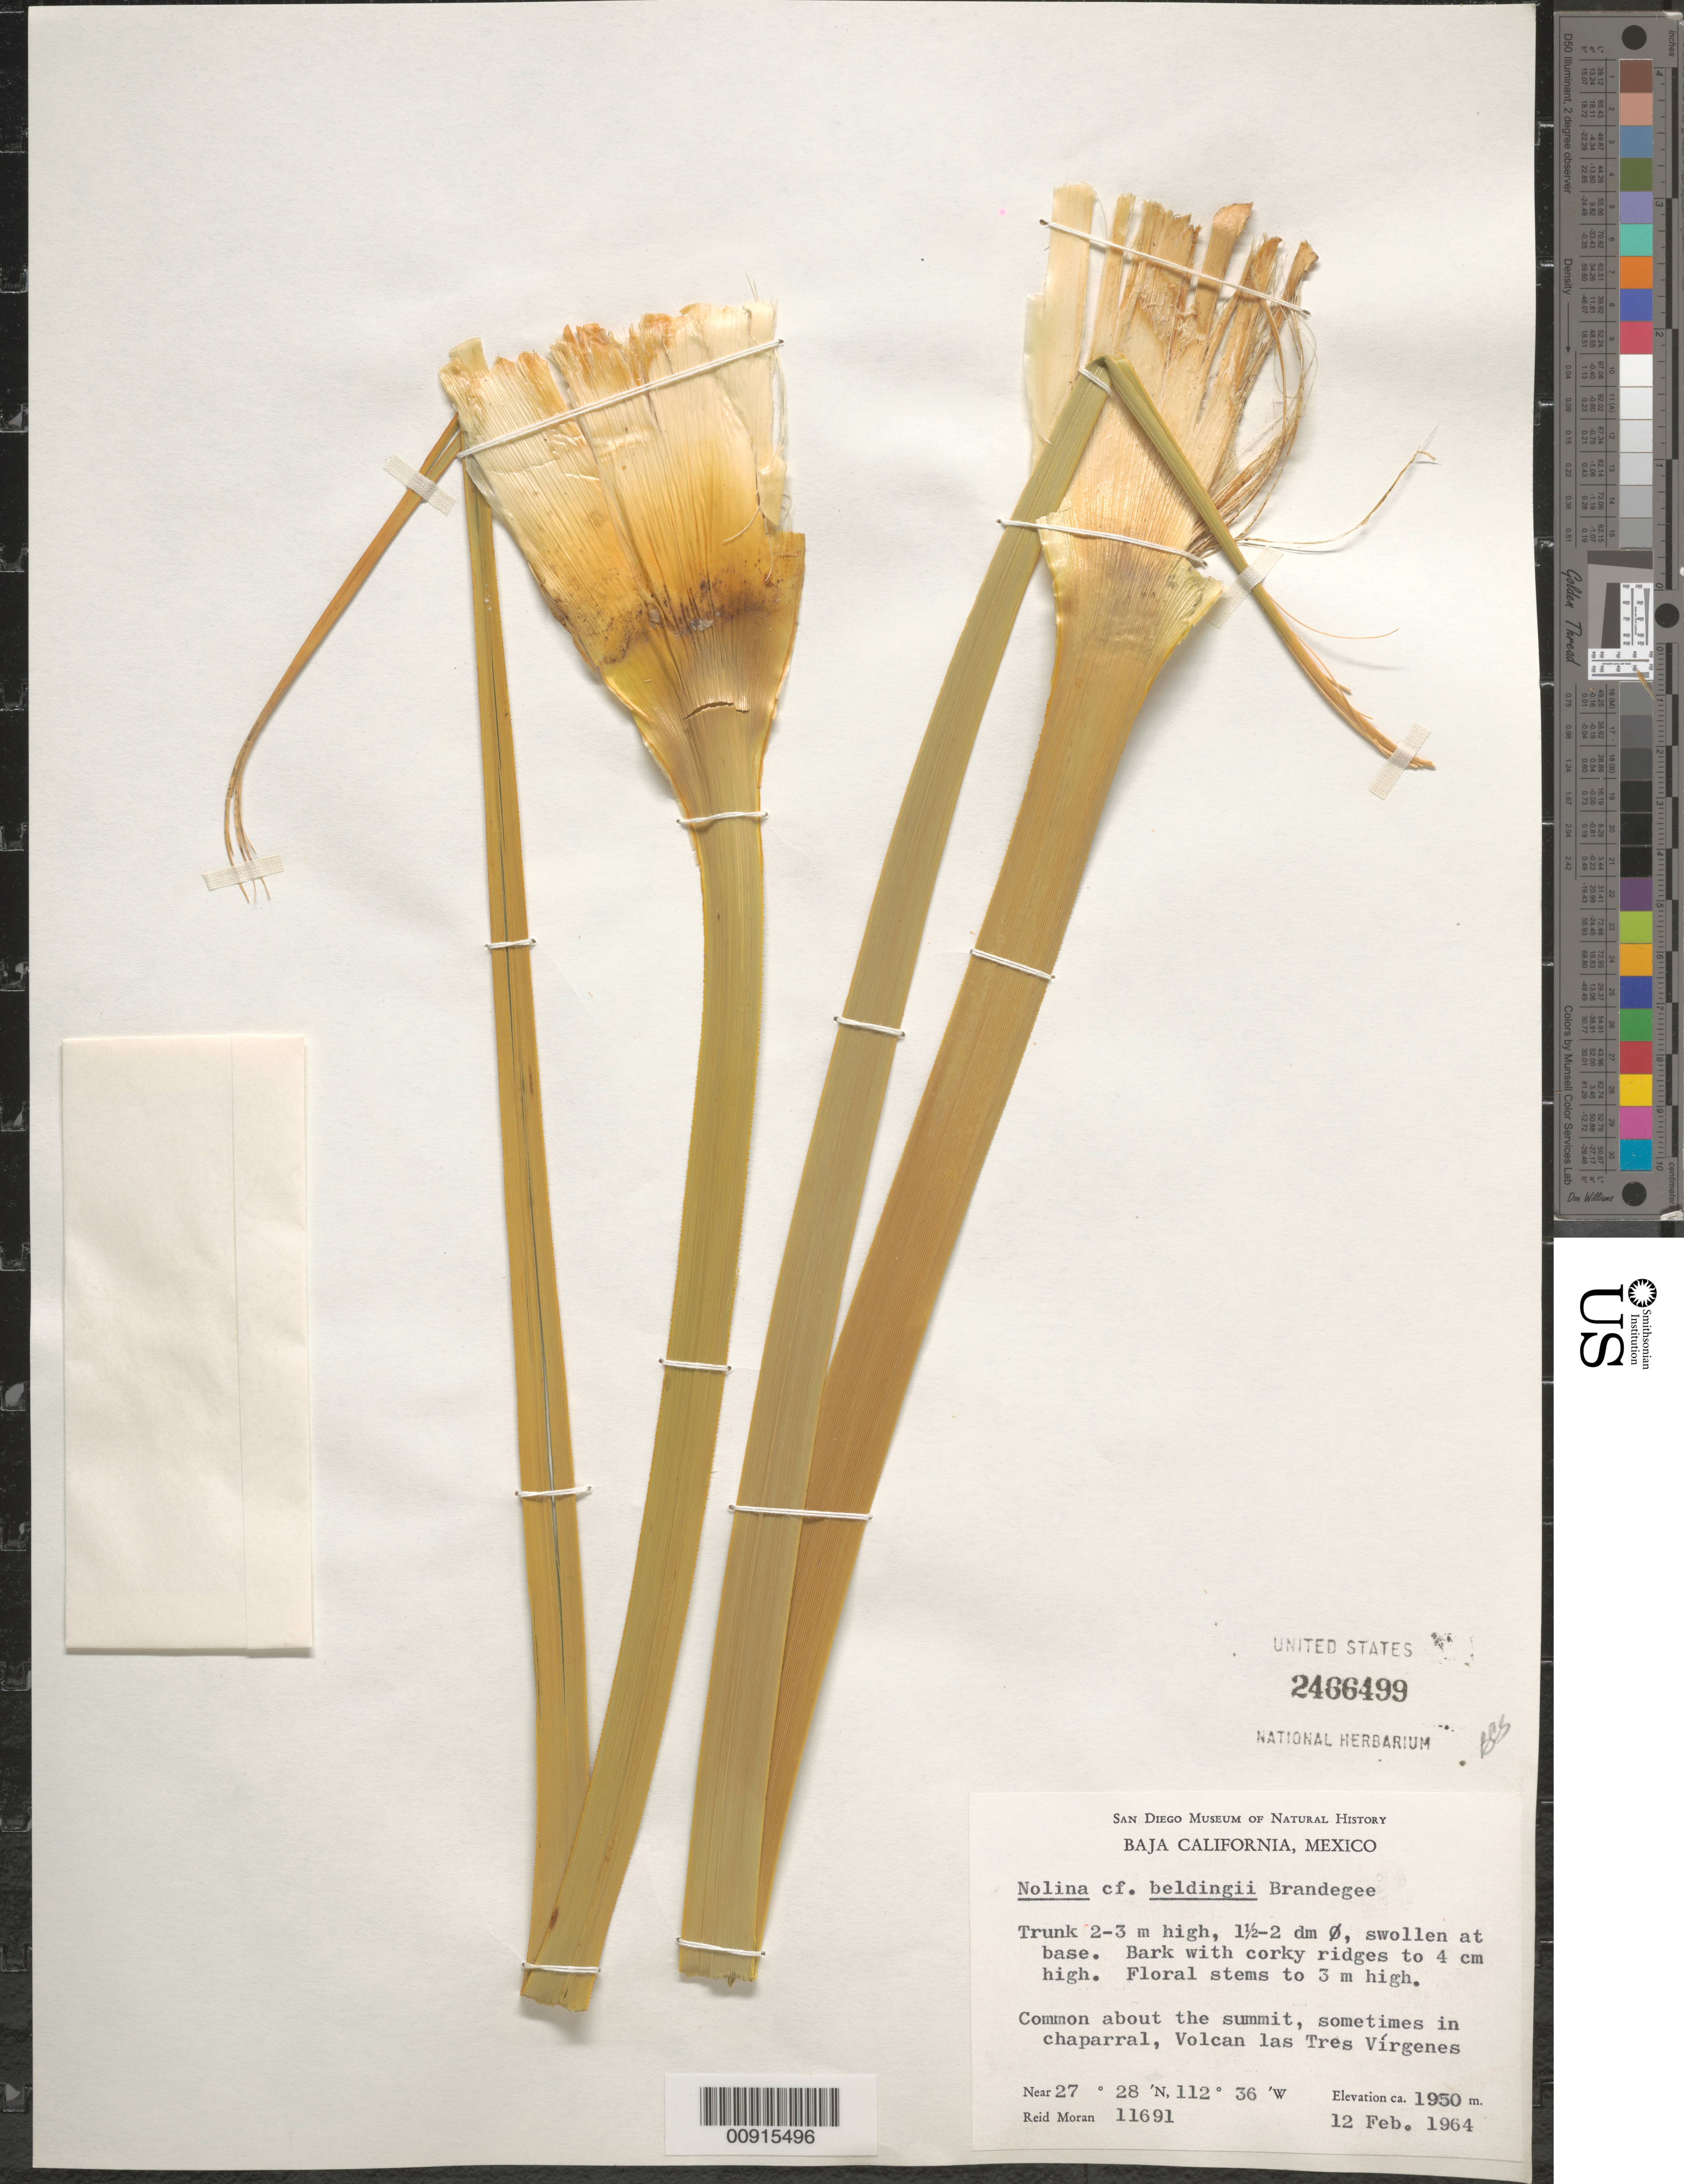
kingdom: Plantae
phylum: Tracheophyta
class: Liliopsida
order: Asparagales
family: Asparagaceae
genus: Nolina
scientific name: Nolina beldingii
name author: Brandegee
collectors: R. V. Moran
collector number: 11691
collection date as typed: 12 Feb 1964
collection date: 1964-02-12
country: Mexico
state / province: Baja California Sur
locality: Volcan Las Tres Vírgenes. Baja California.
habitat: Common about summit, sometimes in chaparral.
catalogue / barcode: US 2466499